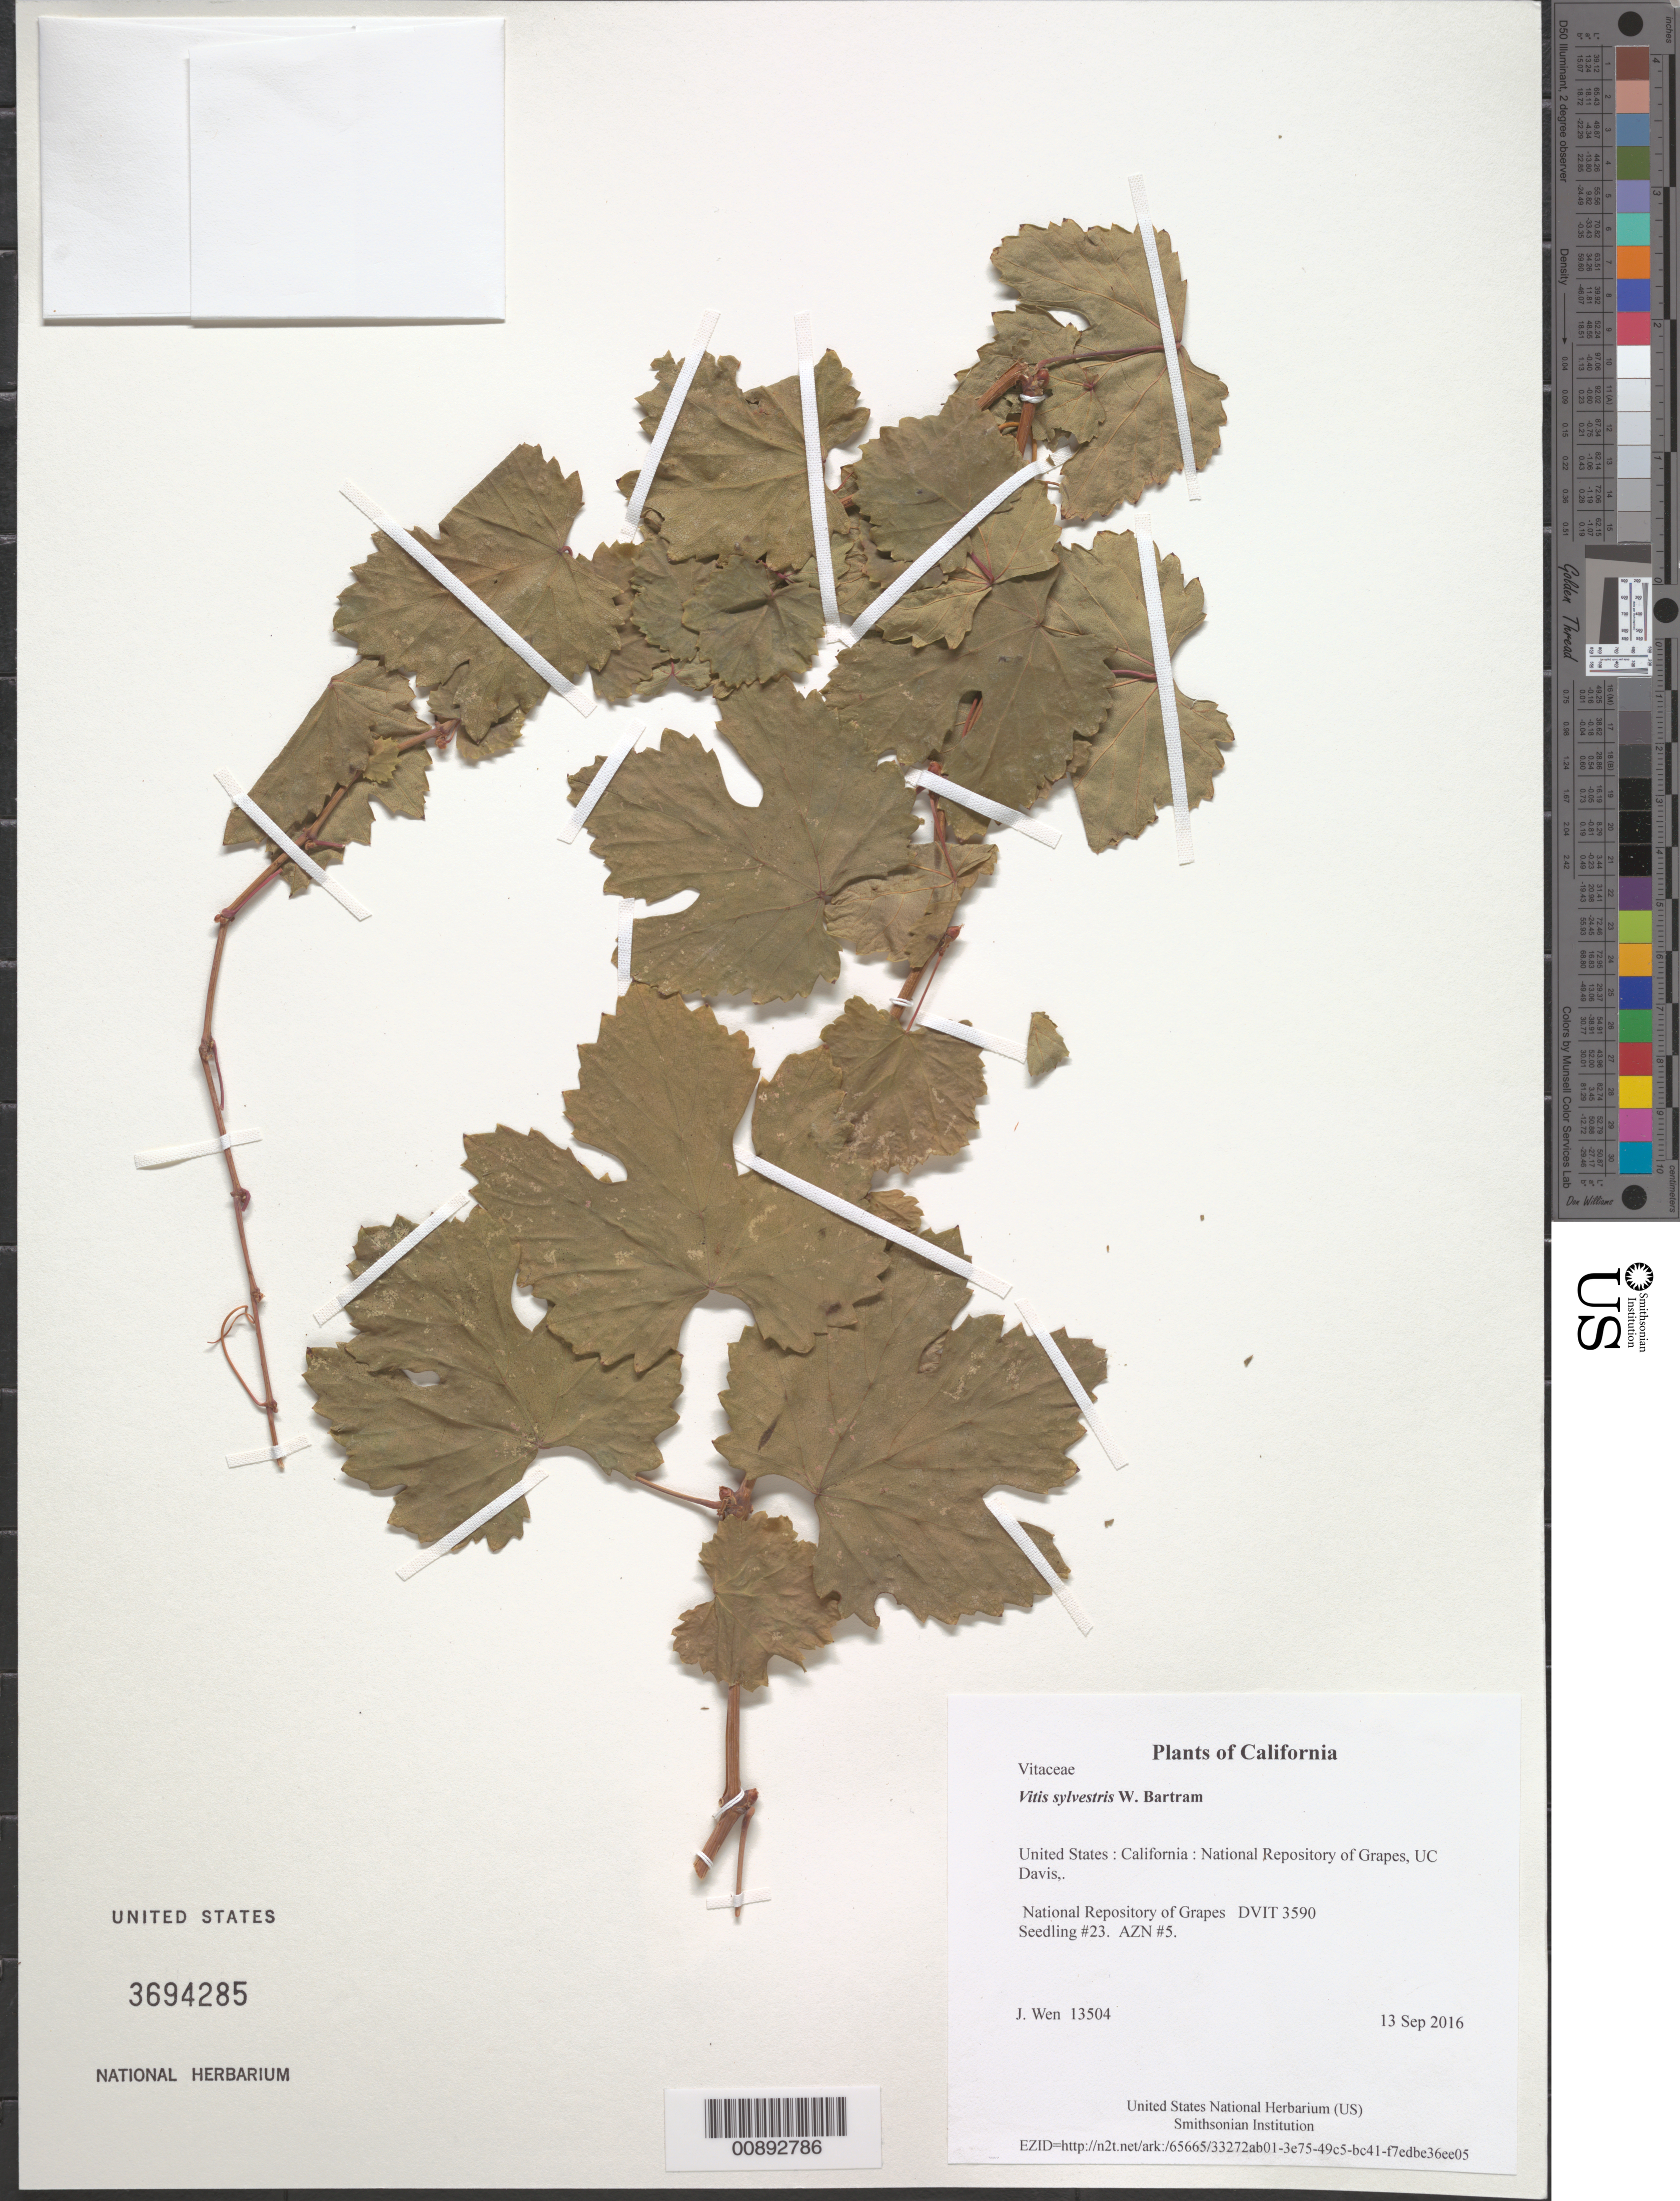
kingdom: Plantae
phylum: Tracheophyta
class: Magnoliopsida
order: Vitales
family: Vitaceae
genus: Vitis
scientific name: Vitis sylvestris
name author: W. Bartram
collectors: J. Wen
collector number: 13504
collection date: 2016-09-13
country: United States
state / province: California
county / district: Yolo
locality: National Repository of Grapes, UC Davis,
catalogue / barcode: US 3694285